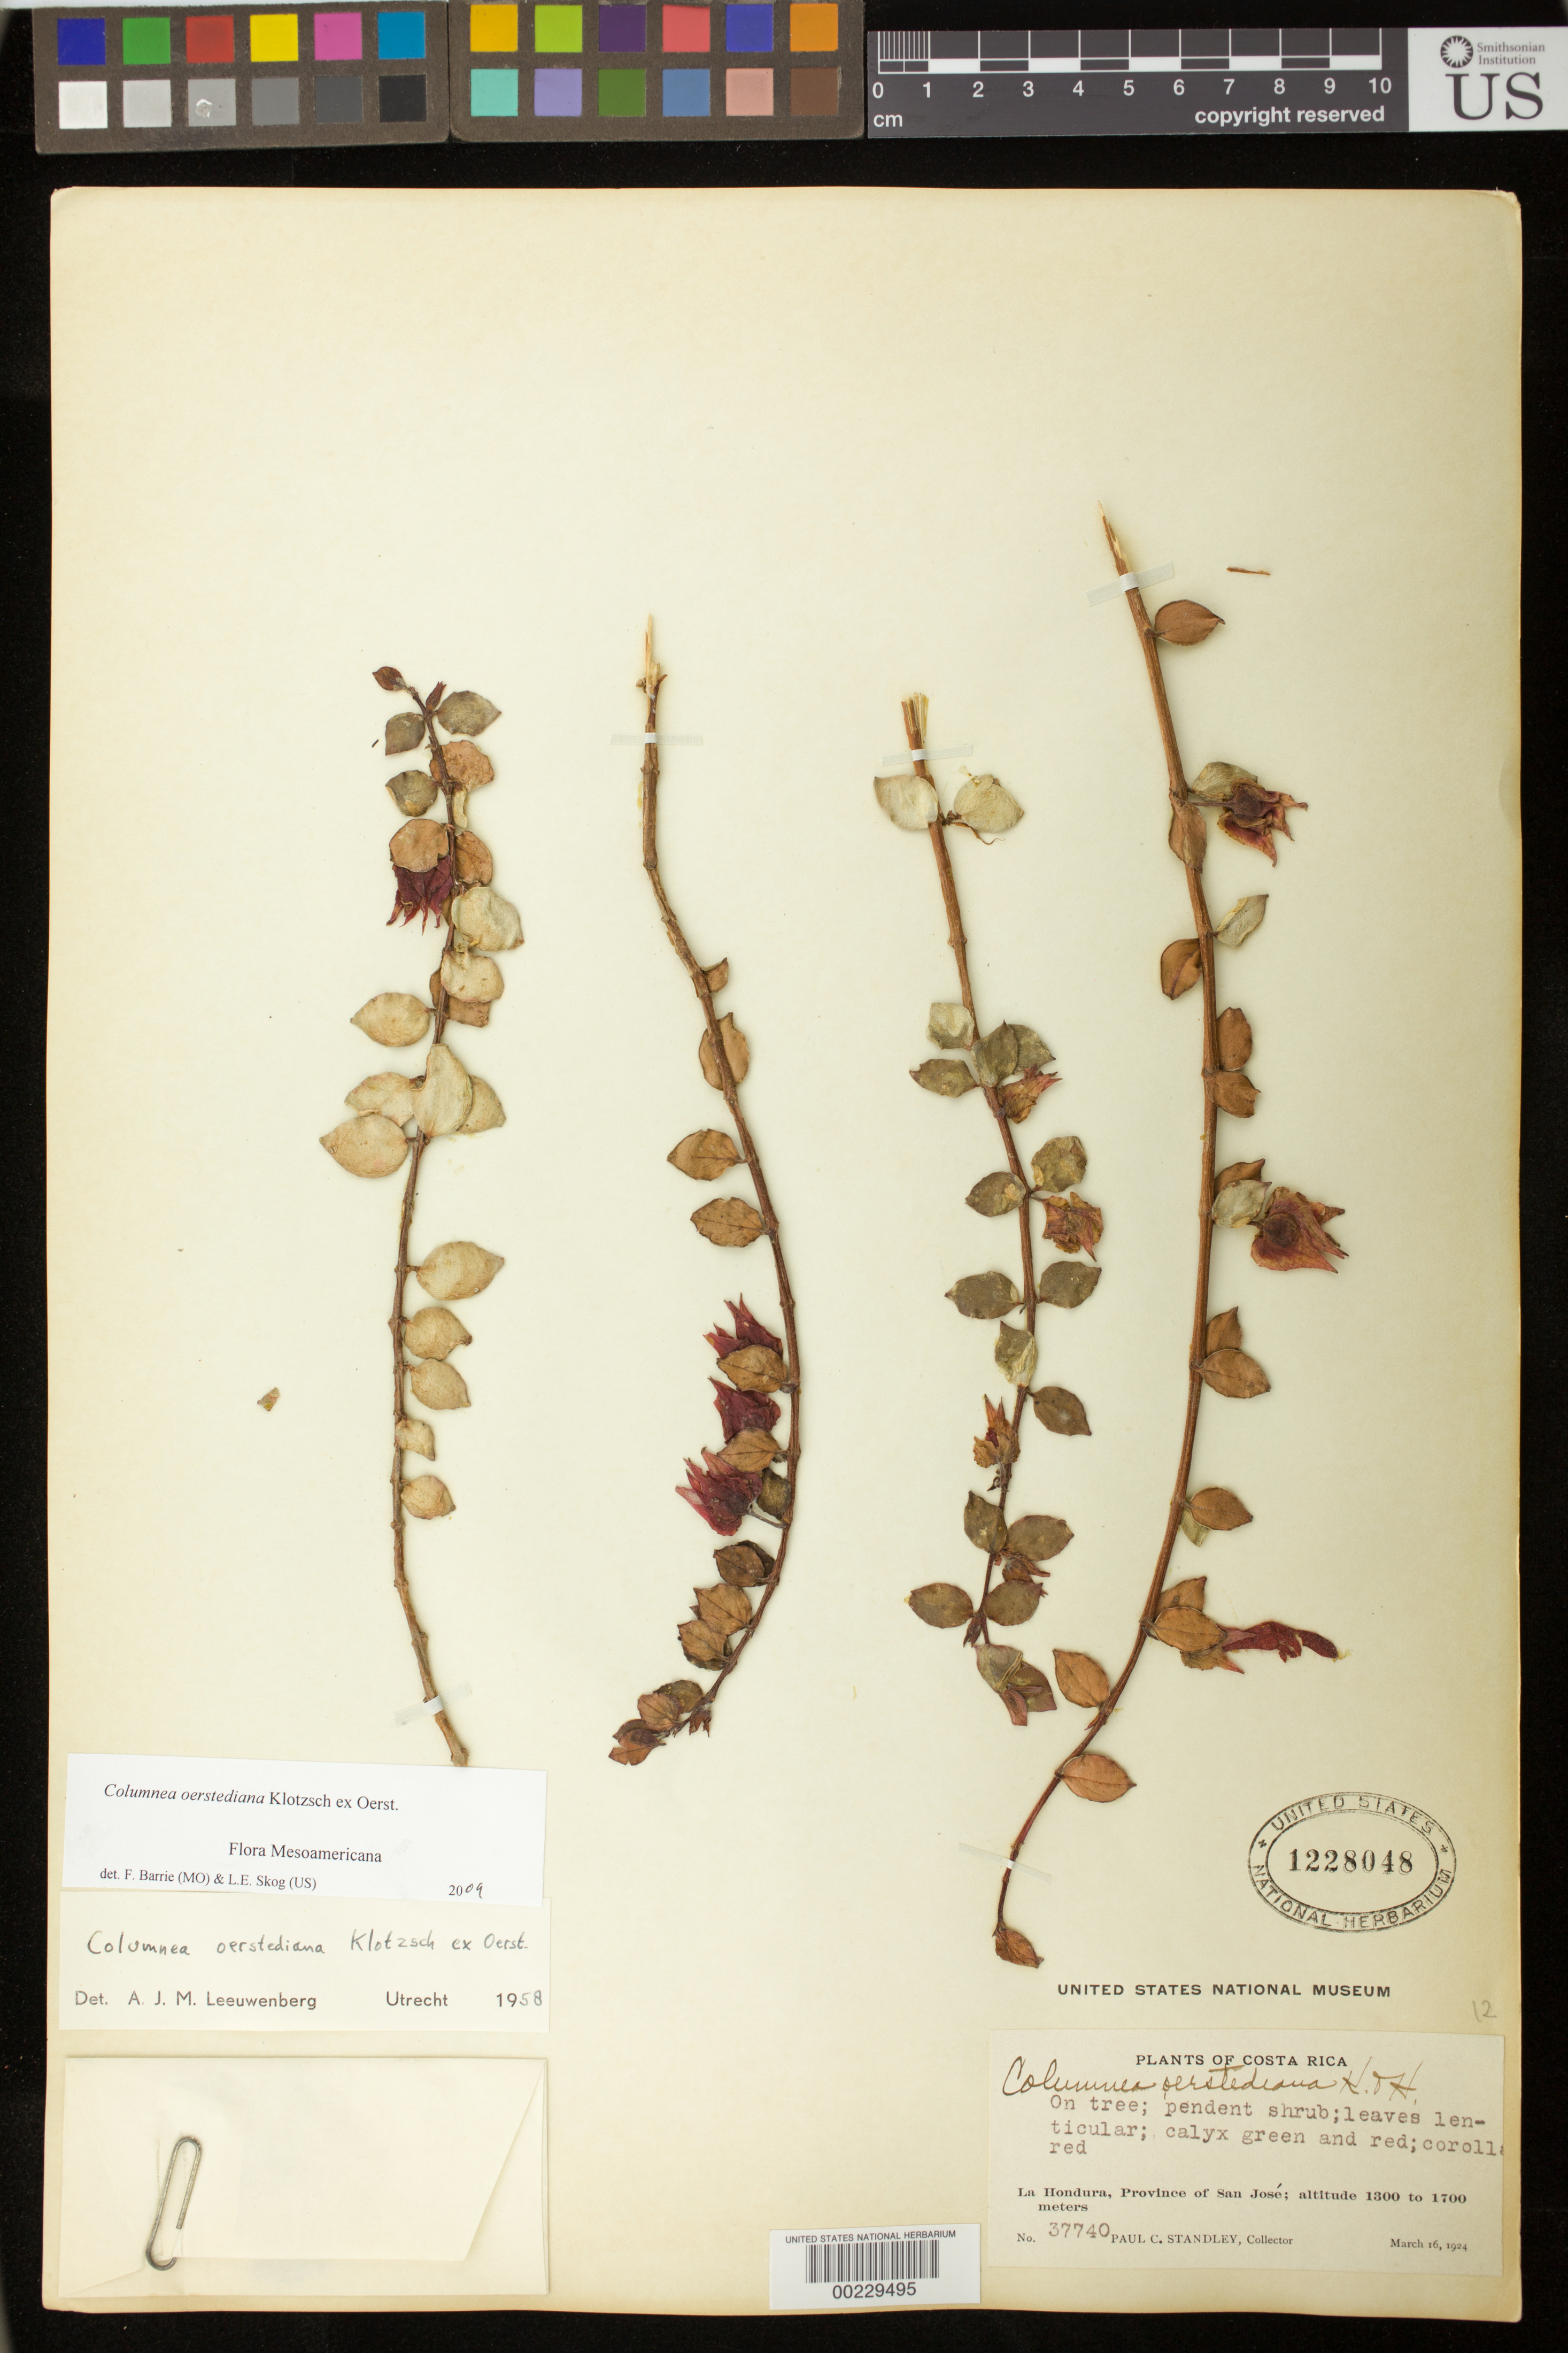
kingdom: Plantae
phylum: Tracheophyta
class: Magnoliopsida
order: Lamiales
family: Gesneriaceae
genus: Columnea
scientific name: Columnea oerstediana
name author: Klotzsch ex Oerst.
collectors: P. C. Standley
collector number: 37740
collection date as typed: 16 Mar 1924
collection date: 1924-03-16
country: Costa Rica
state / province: San José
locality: La Hondura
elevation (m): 1300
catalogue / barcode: US 1228048